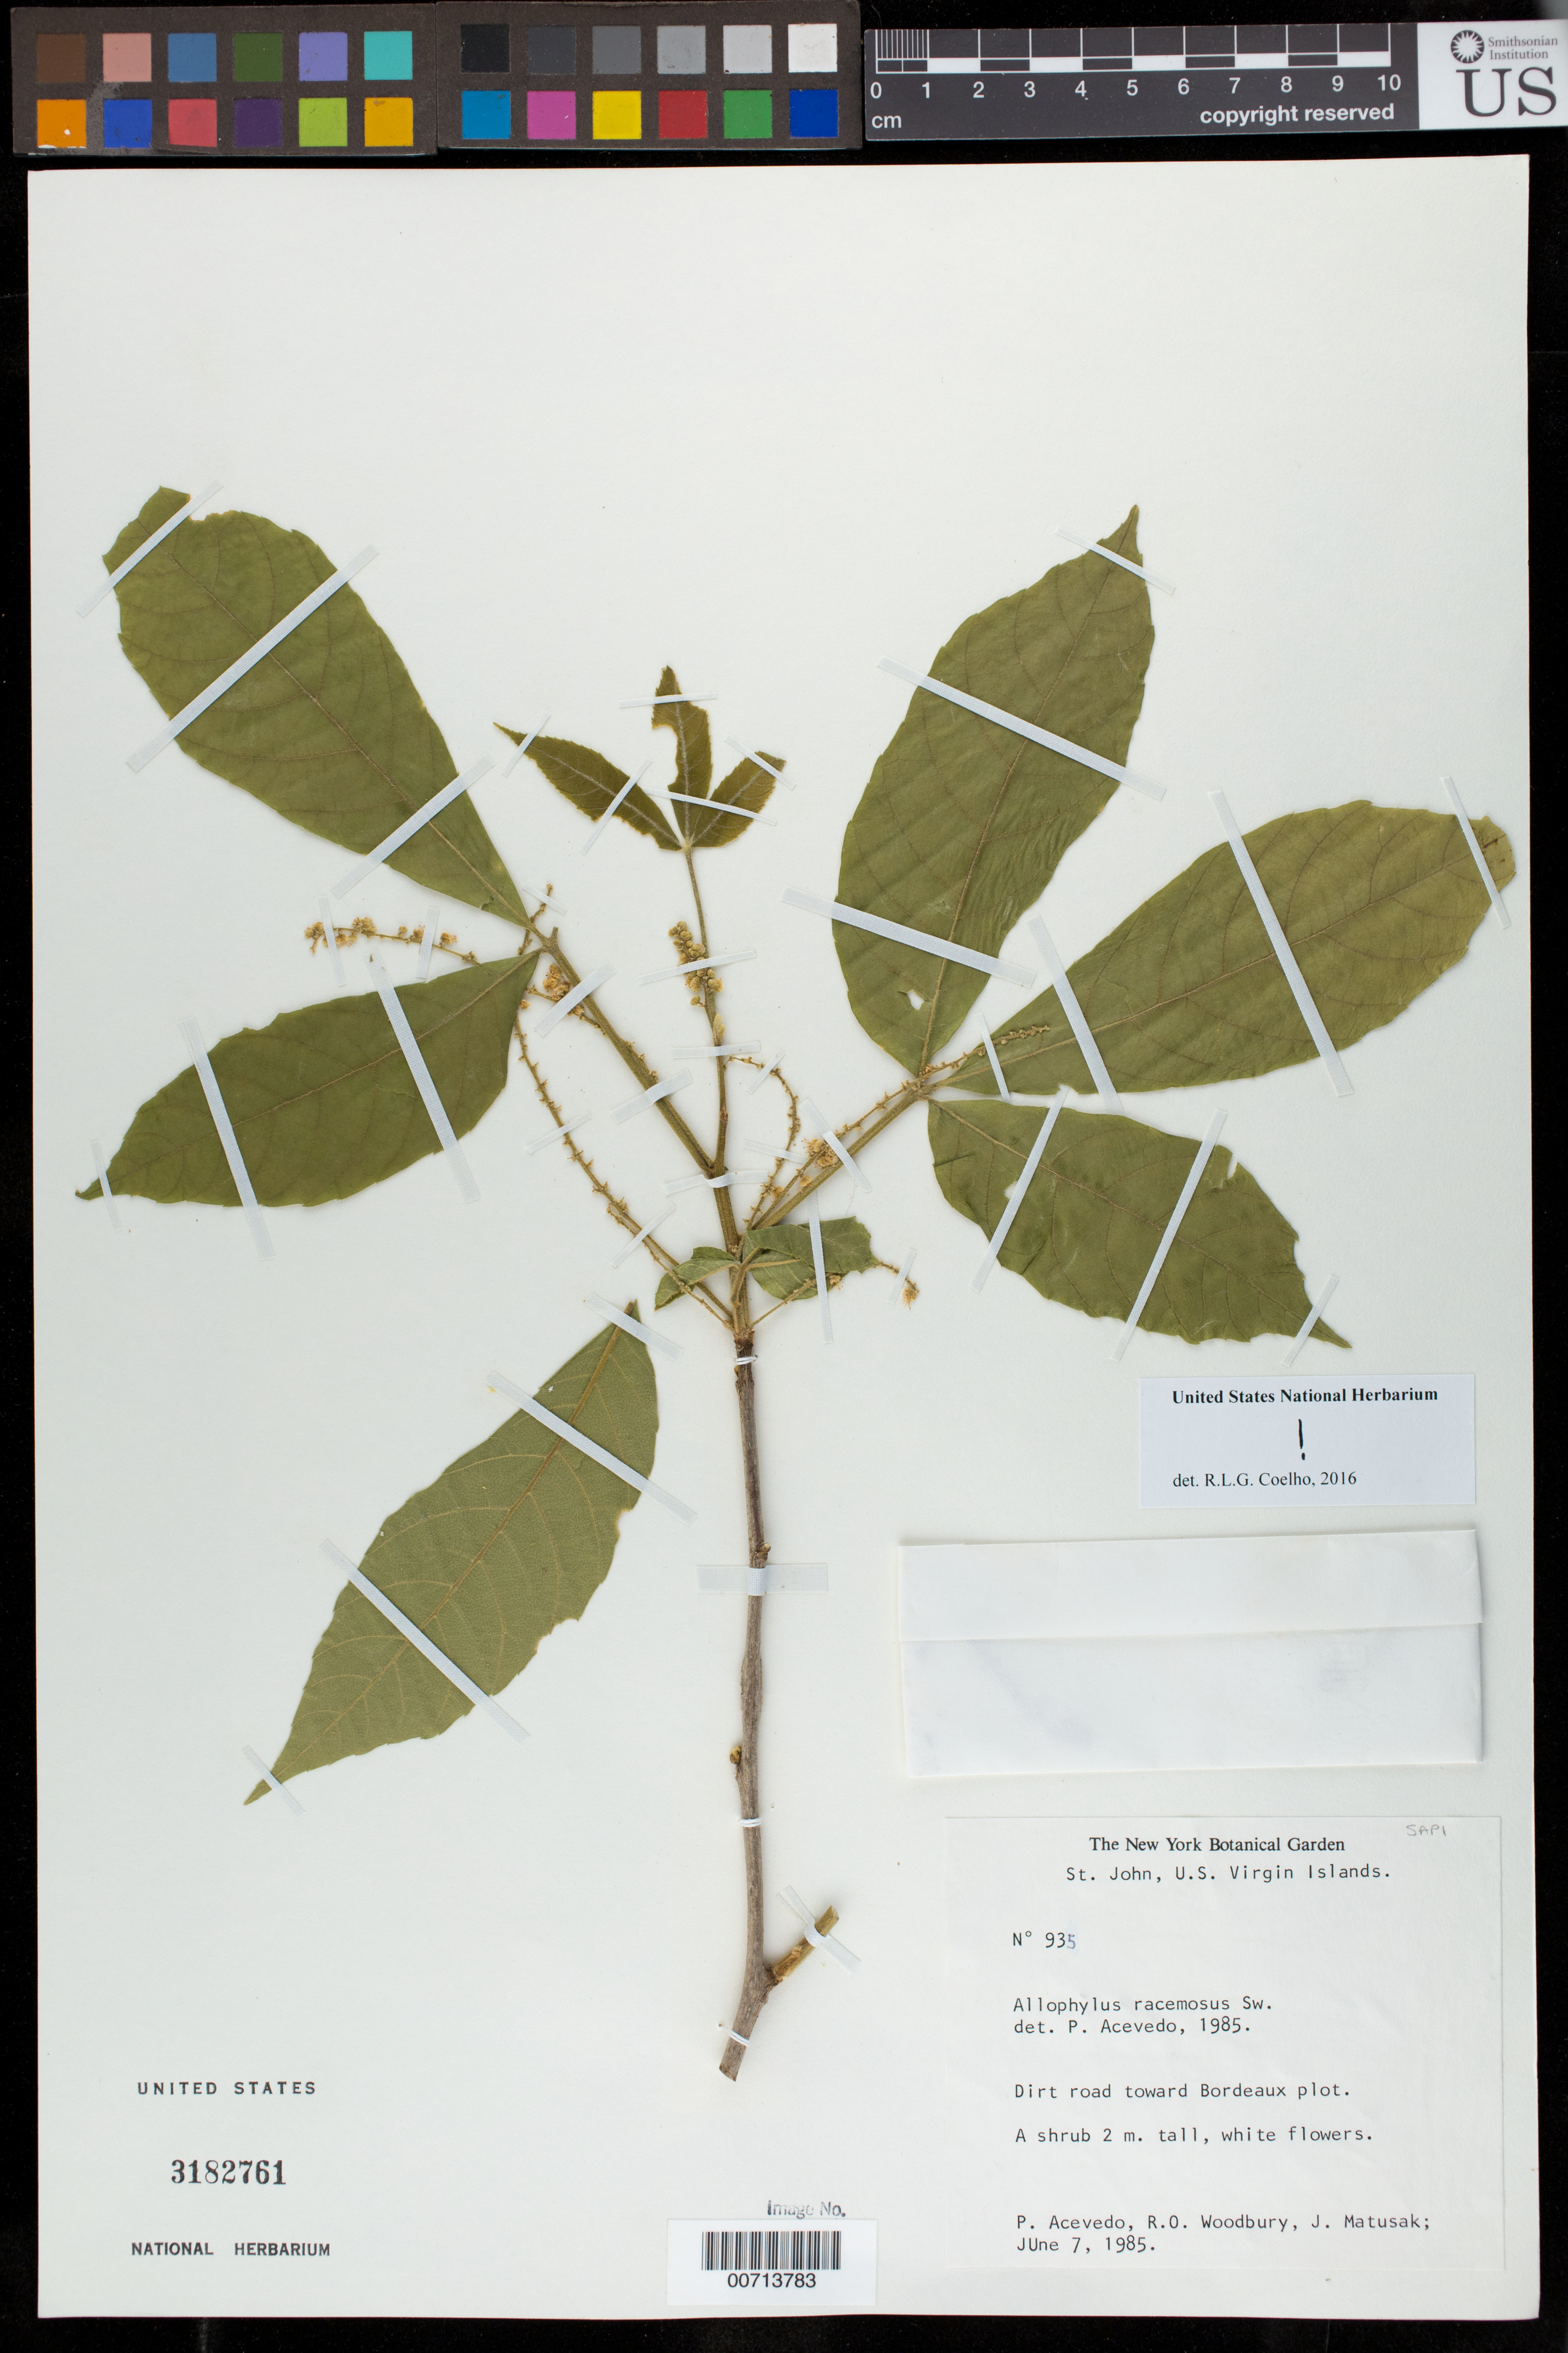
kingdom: Plantae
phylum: Tracheophyta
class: Magnoliopsida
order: Sapindales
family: Sapindaceae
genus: Allophylus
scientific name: Allophylus racemosus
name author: Sw.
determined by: Coelho, Rubens L. G.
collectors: P. Acevedo-Rodr., R. O. Woodbury & J. Matuzak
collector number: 935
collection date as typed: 07 Jun 1985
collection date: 1985-06-07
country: U.S. Virgin Islands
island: St. John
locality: Dirt road to Bordeaux study plot.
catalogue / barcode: US 3182761